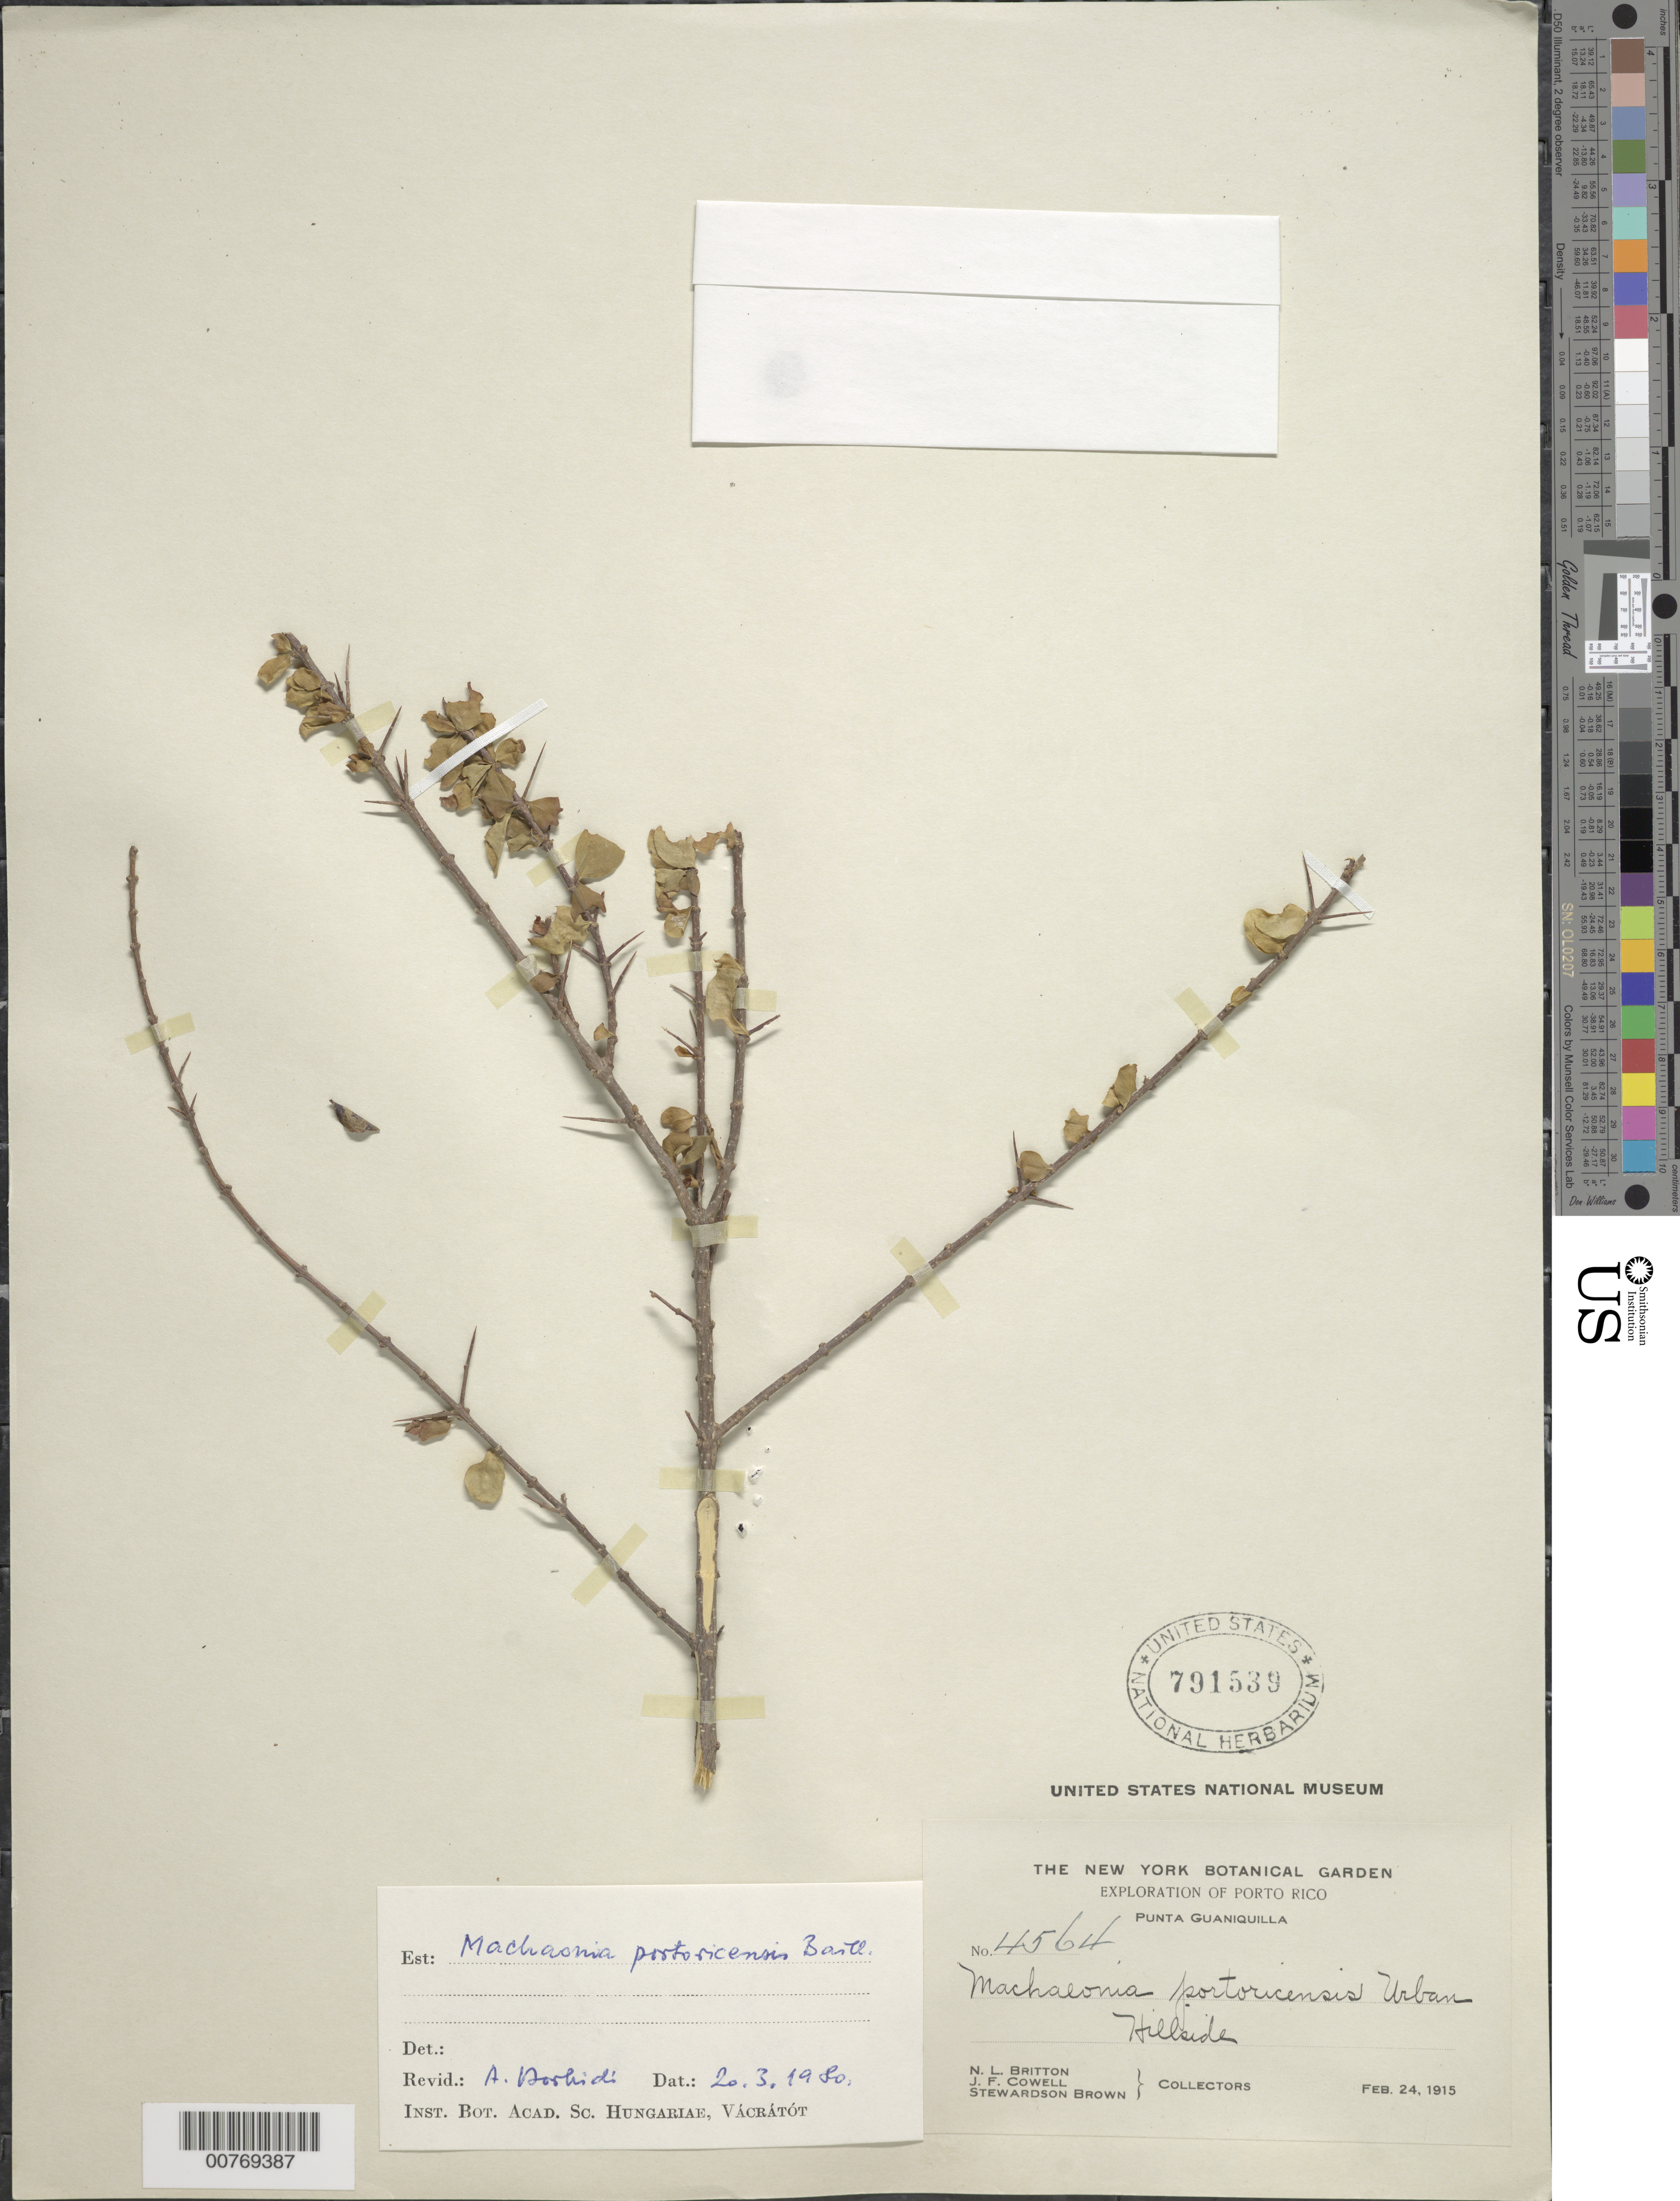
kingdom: Plantae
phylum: Tracheophyta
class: Magnoliopsida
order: Gentianales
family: Rubiaceae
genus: Machaonia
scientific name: Machaonia portoricensis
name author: Baill.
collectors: N. Britton, J. F. Cowell & S. Brown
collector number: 4564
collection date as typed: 24 Feb 1915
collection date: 1915-02-24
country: Puerto Rico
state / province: Cabo Rojo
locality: Punta Guanaquilla, hillside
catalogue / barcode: US 791539